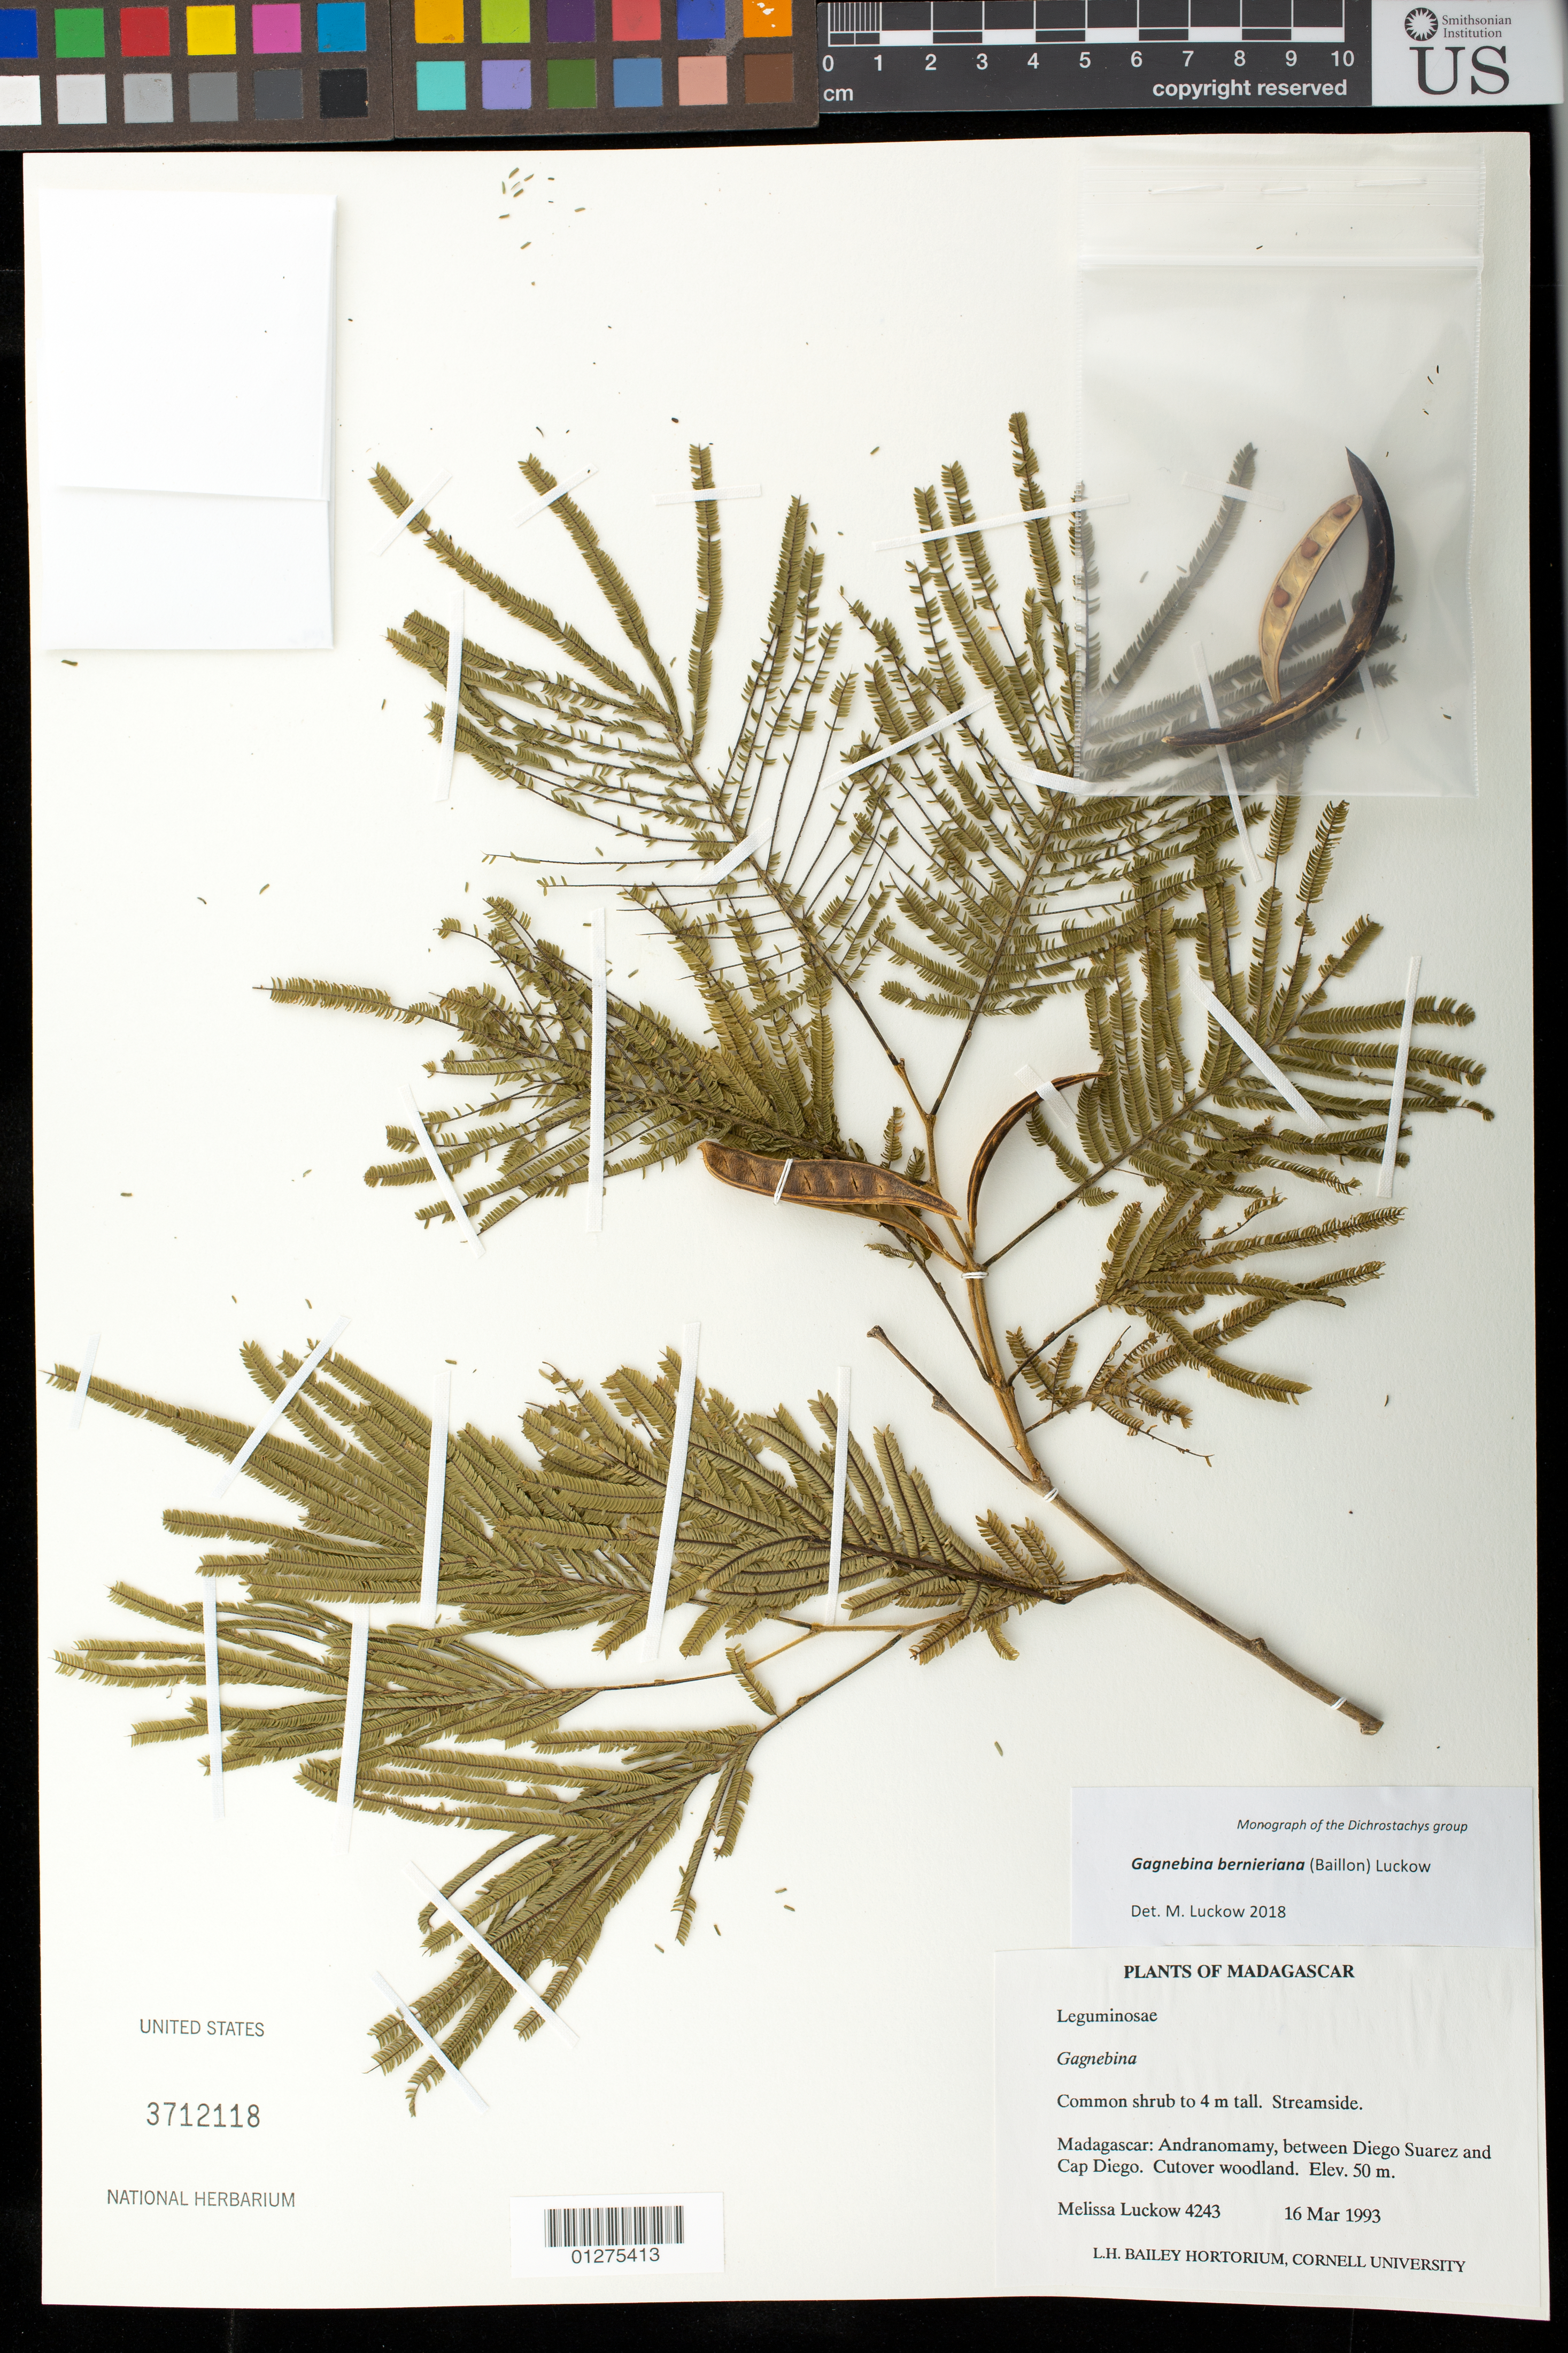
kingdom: Plantae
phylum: Tracheophyta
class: Magnoliopsida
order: Fabales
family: Fabaceae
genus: Gagnebina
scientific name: Gagnebina bernieriana (Baill.) Luckow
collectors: M. A. Luckow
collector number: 4243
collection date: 1993-03-16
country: Madagascar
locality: Andranomamy, between Diego Suarez and Cap Diego. Cutover woodland. Elev. 50 m.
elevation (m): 50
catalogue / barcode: US 3712118